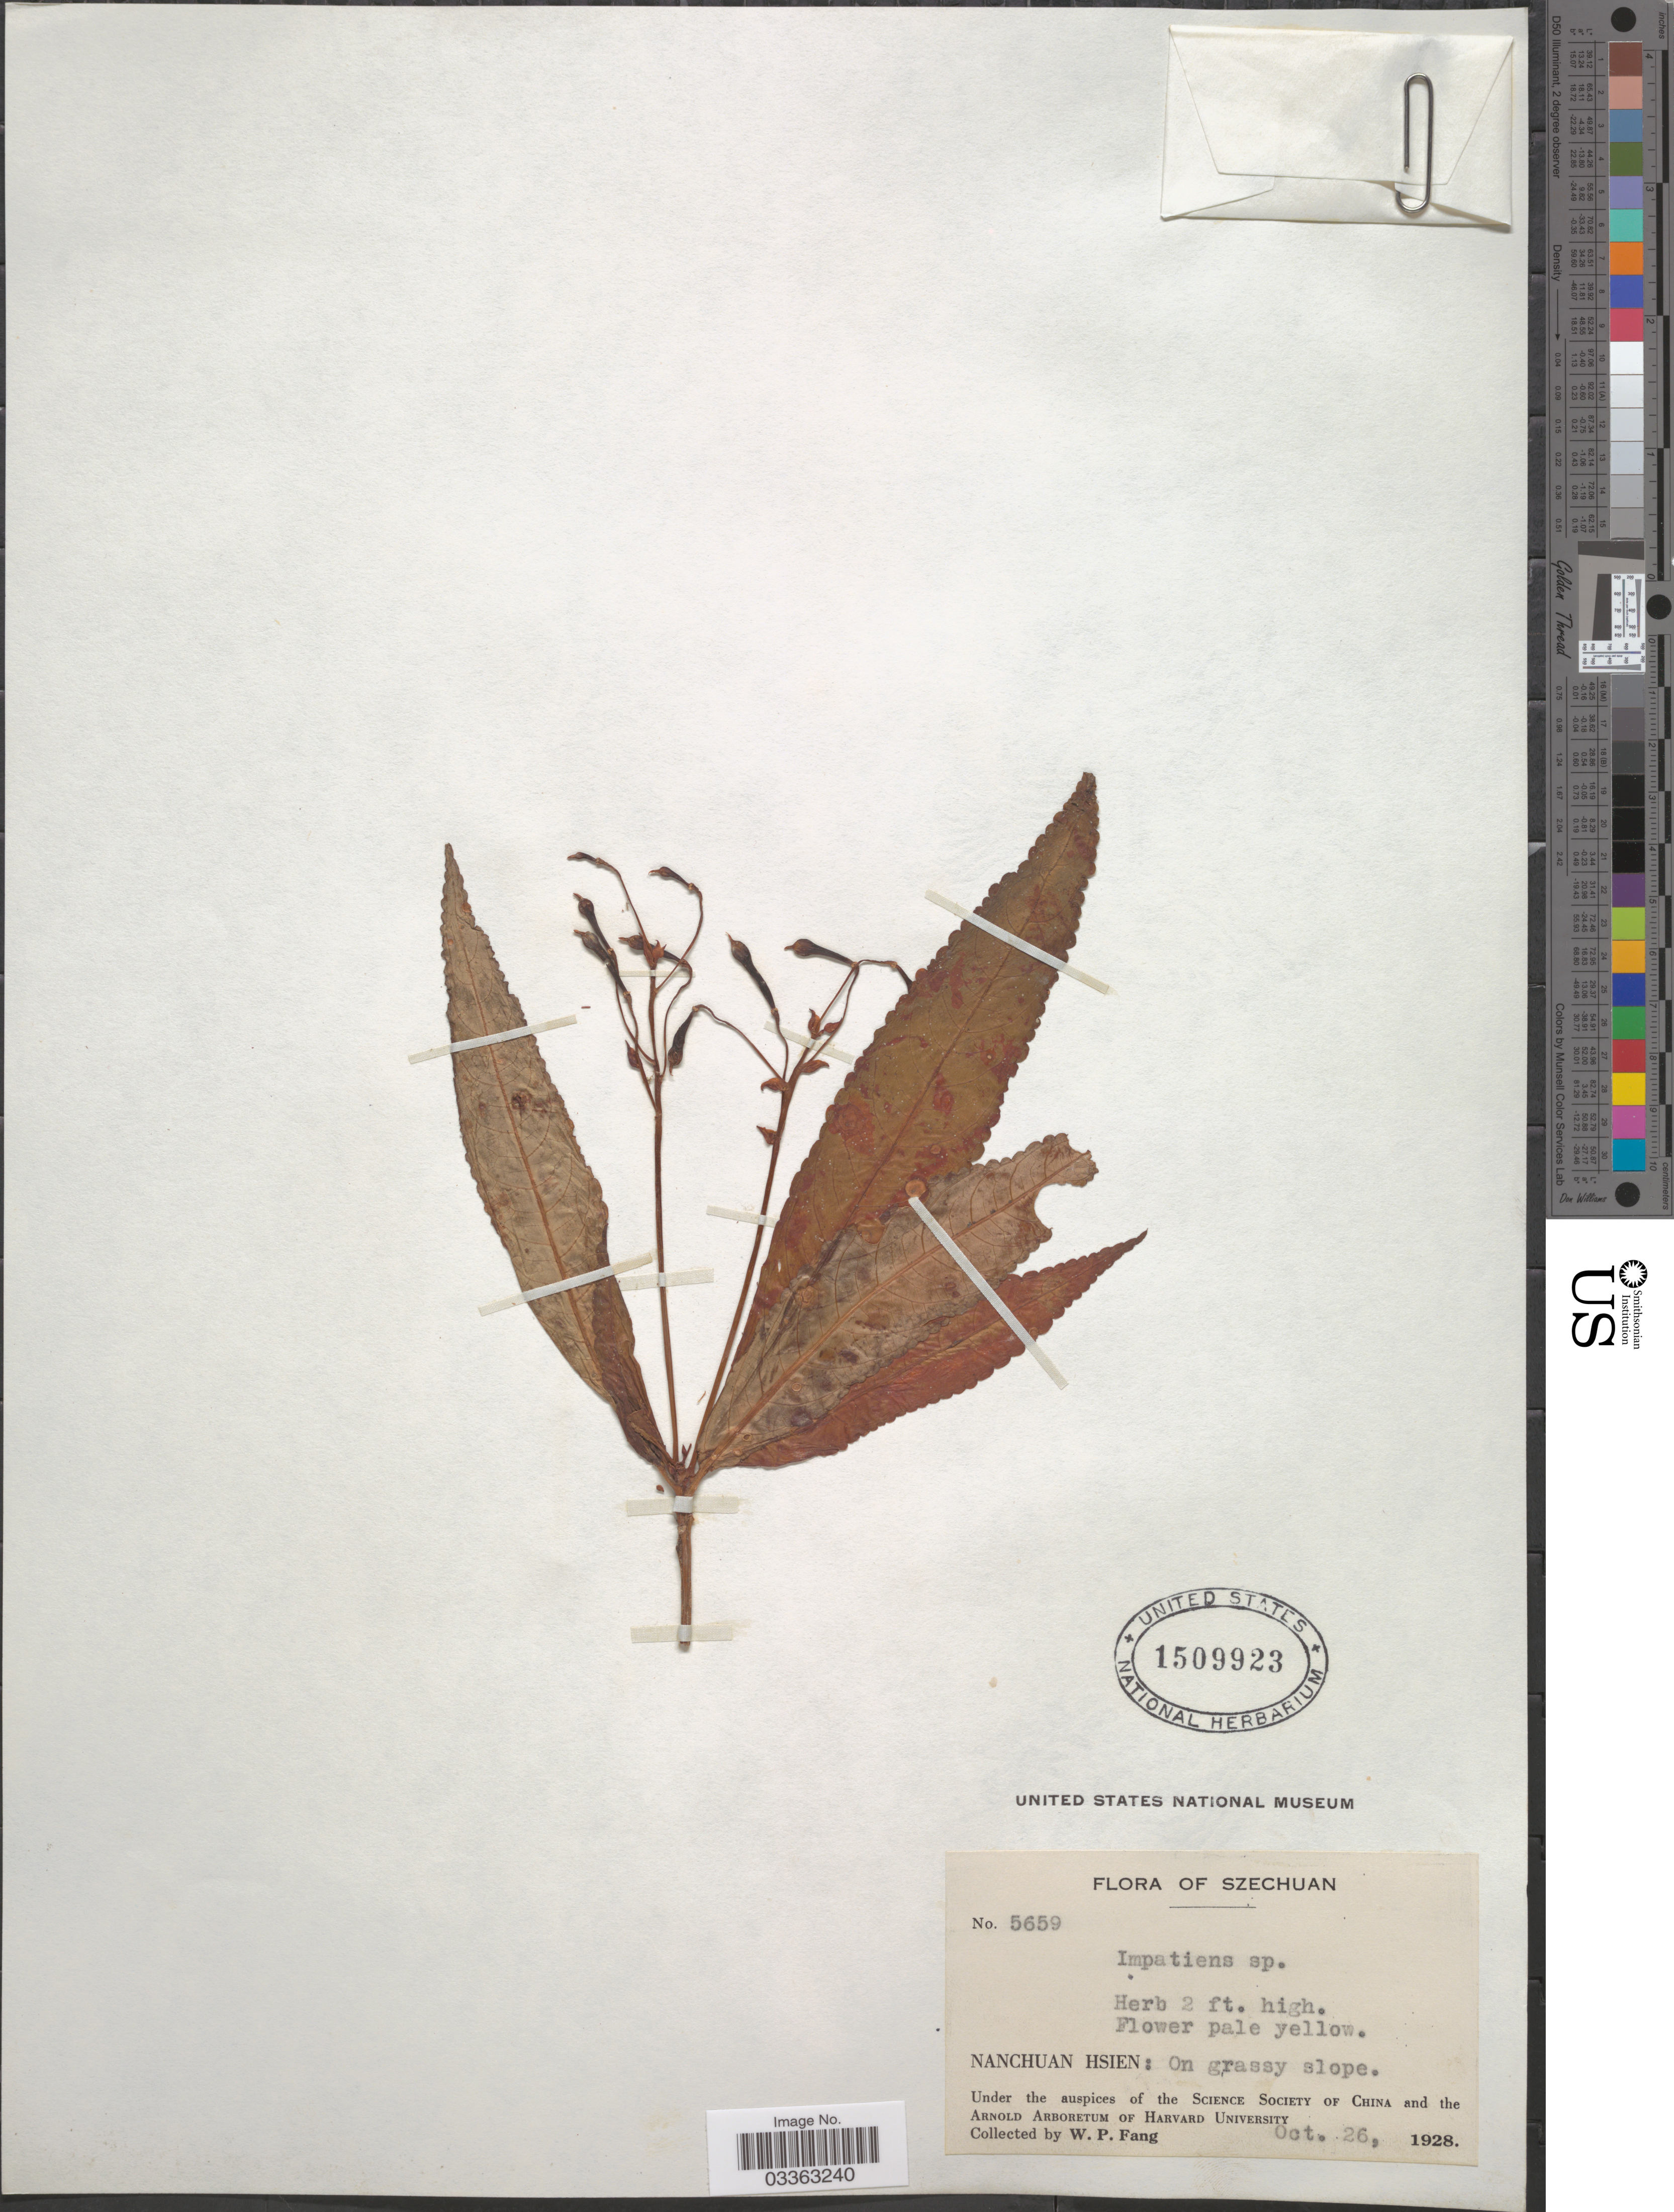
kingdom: Plantae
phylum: Tracheophyta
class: Magnoliopsida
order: Ericales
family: Balsaminaceae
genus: Impatiens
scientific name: Impatiens sp.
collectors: W. P. Fang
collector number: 5659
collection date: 1928-10-26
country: China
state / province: Sichuan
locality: Szechuan. Nanchuan Hsien.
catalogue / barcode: US 1509923